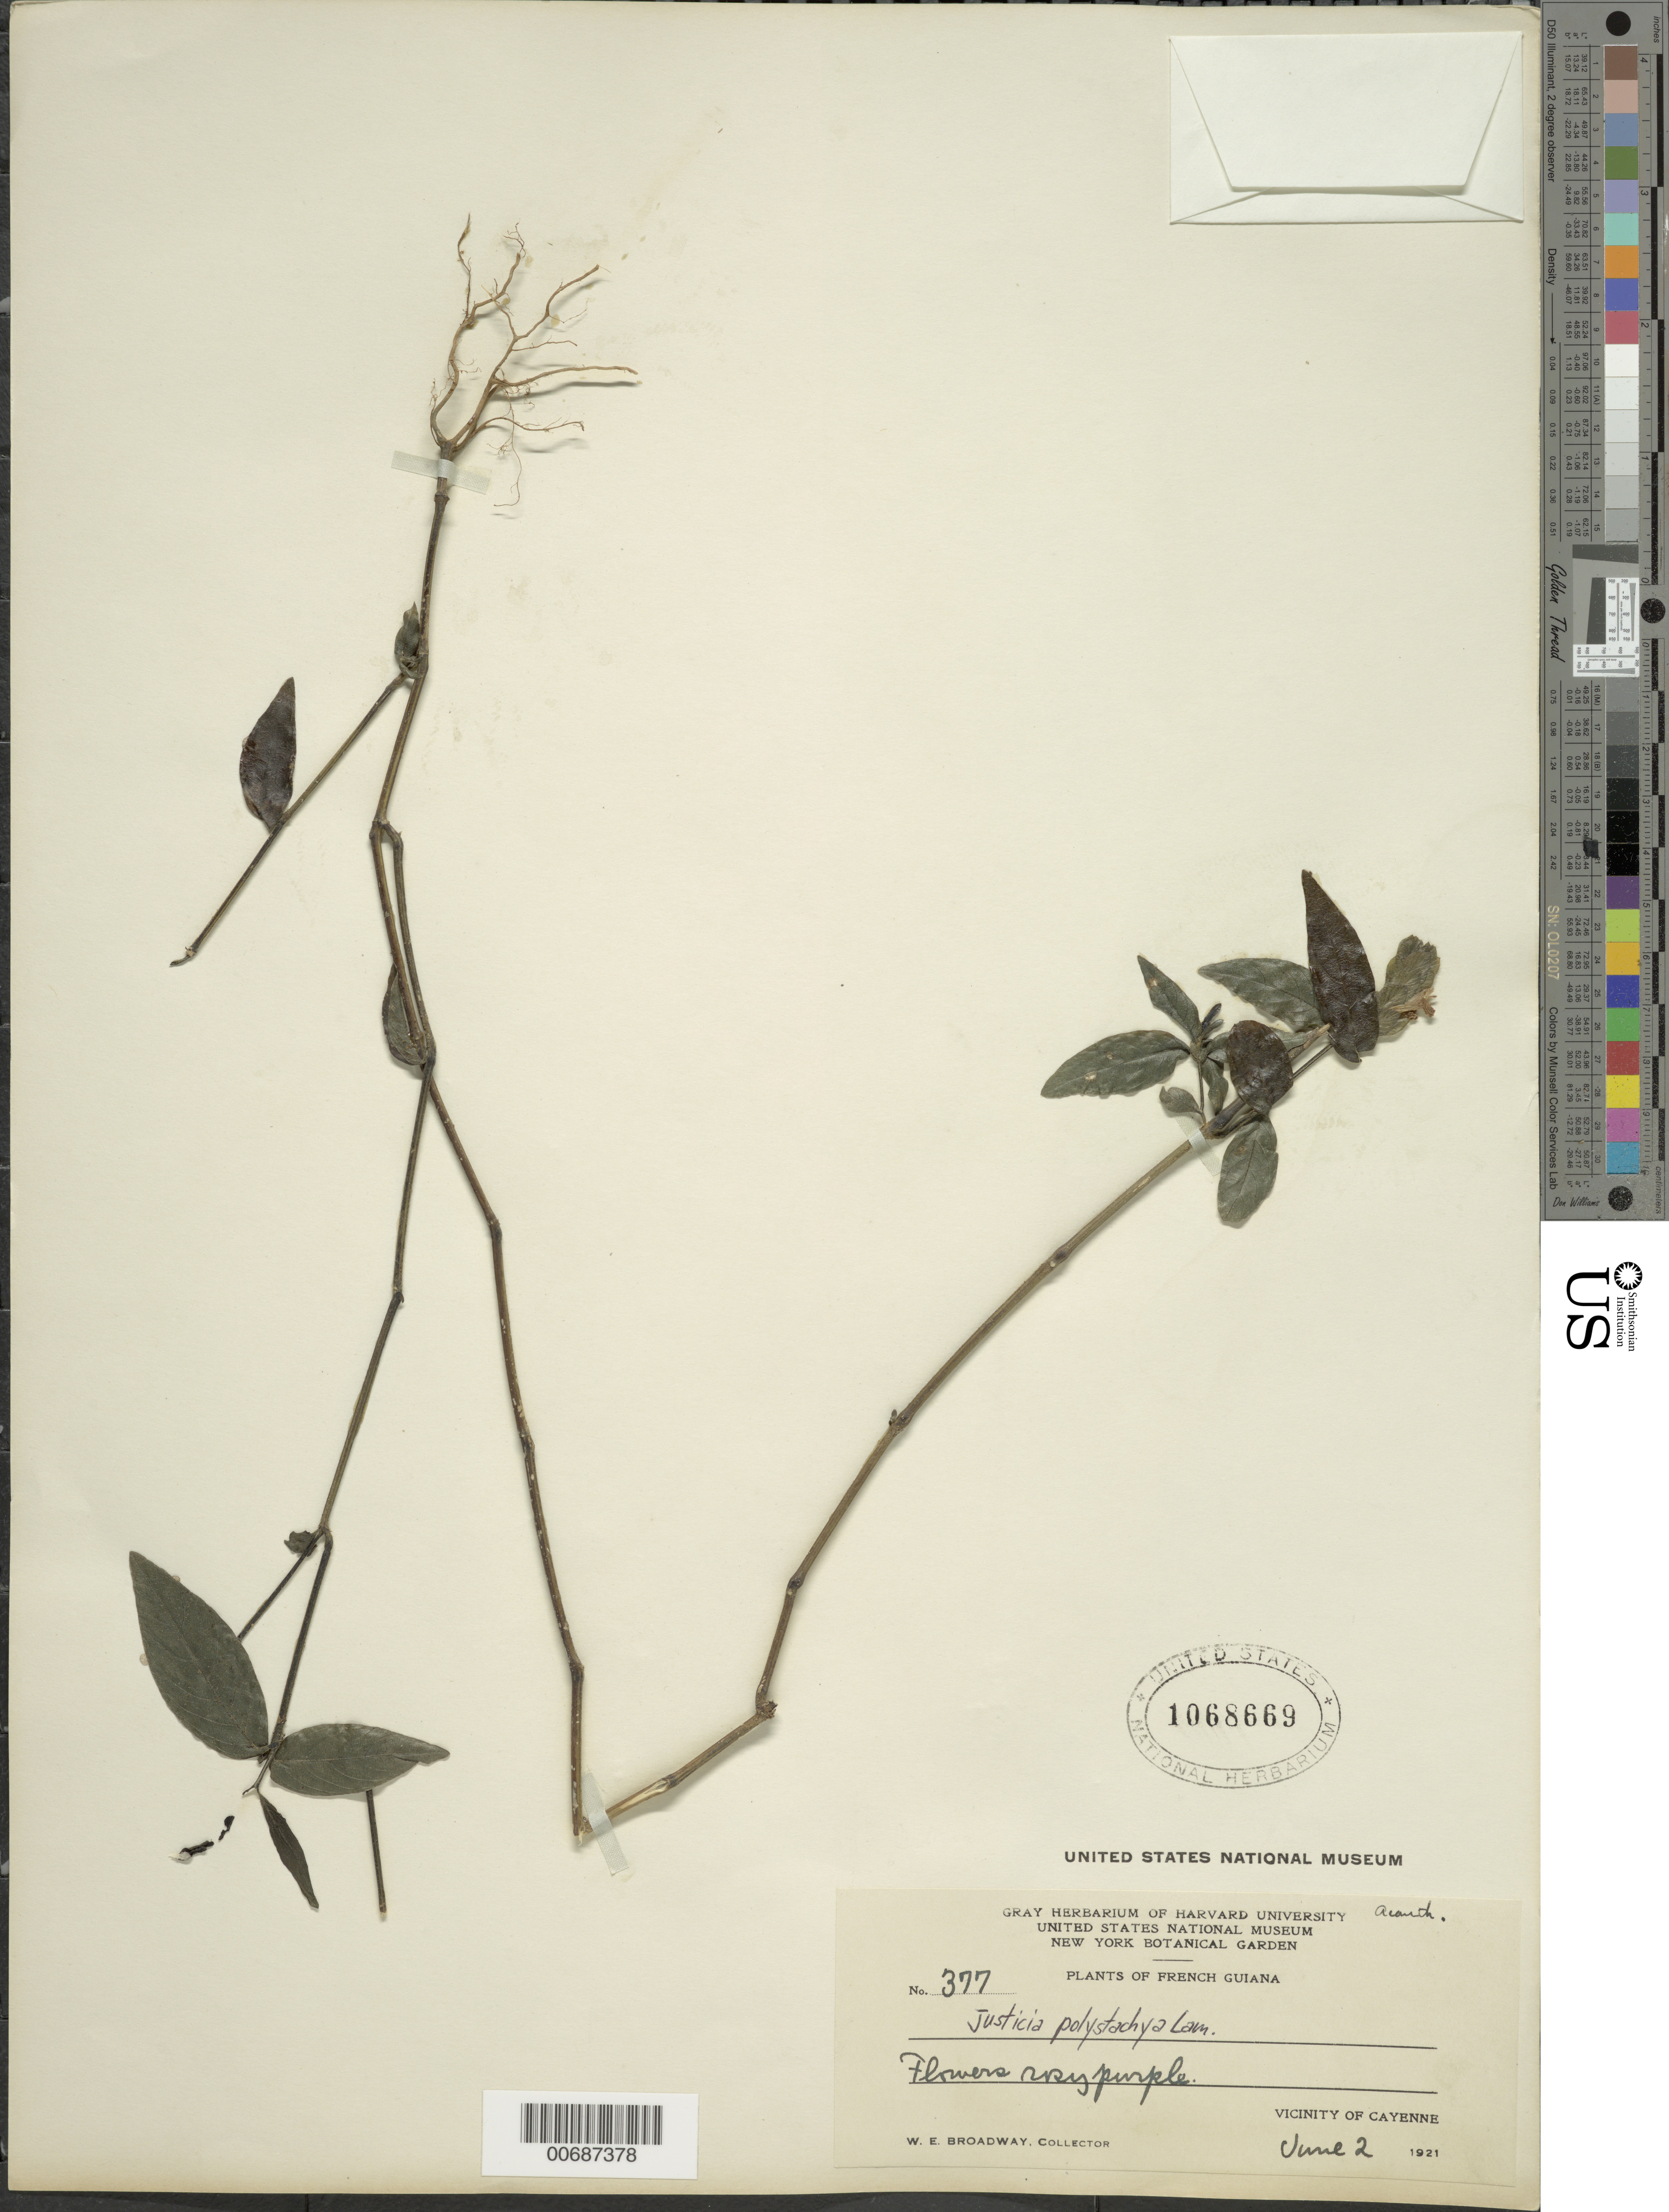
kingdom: Plantae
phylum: Tracheophyta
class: Magnoliopsida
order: Lamiales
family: Acanthaceae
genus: Justicia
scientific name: Justicia polystachya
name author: Lam.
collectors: W. E. Broadway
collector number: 377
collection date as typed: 2-Jun-21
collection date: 1921-06-02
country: French Guiana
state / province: Cayenne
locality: Cayenne, vic.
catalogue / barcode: US 1068669